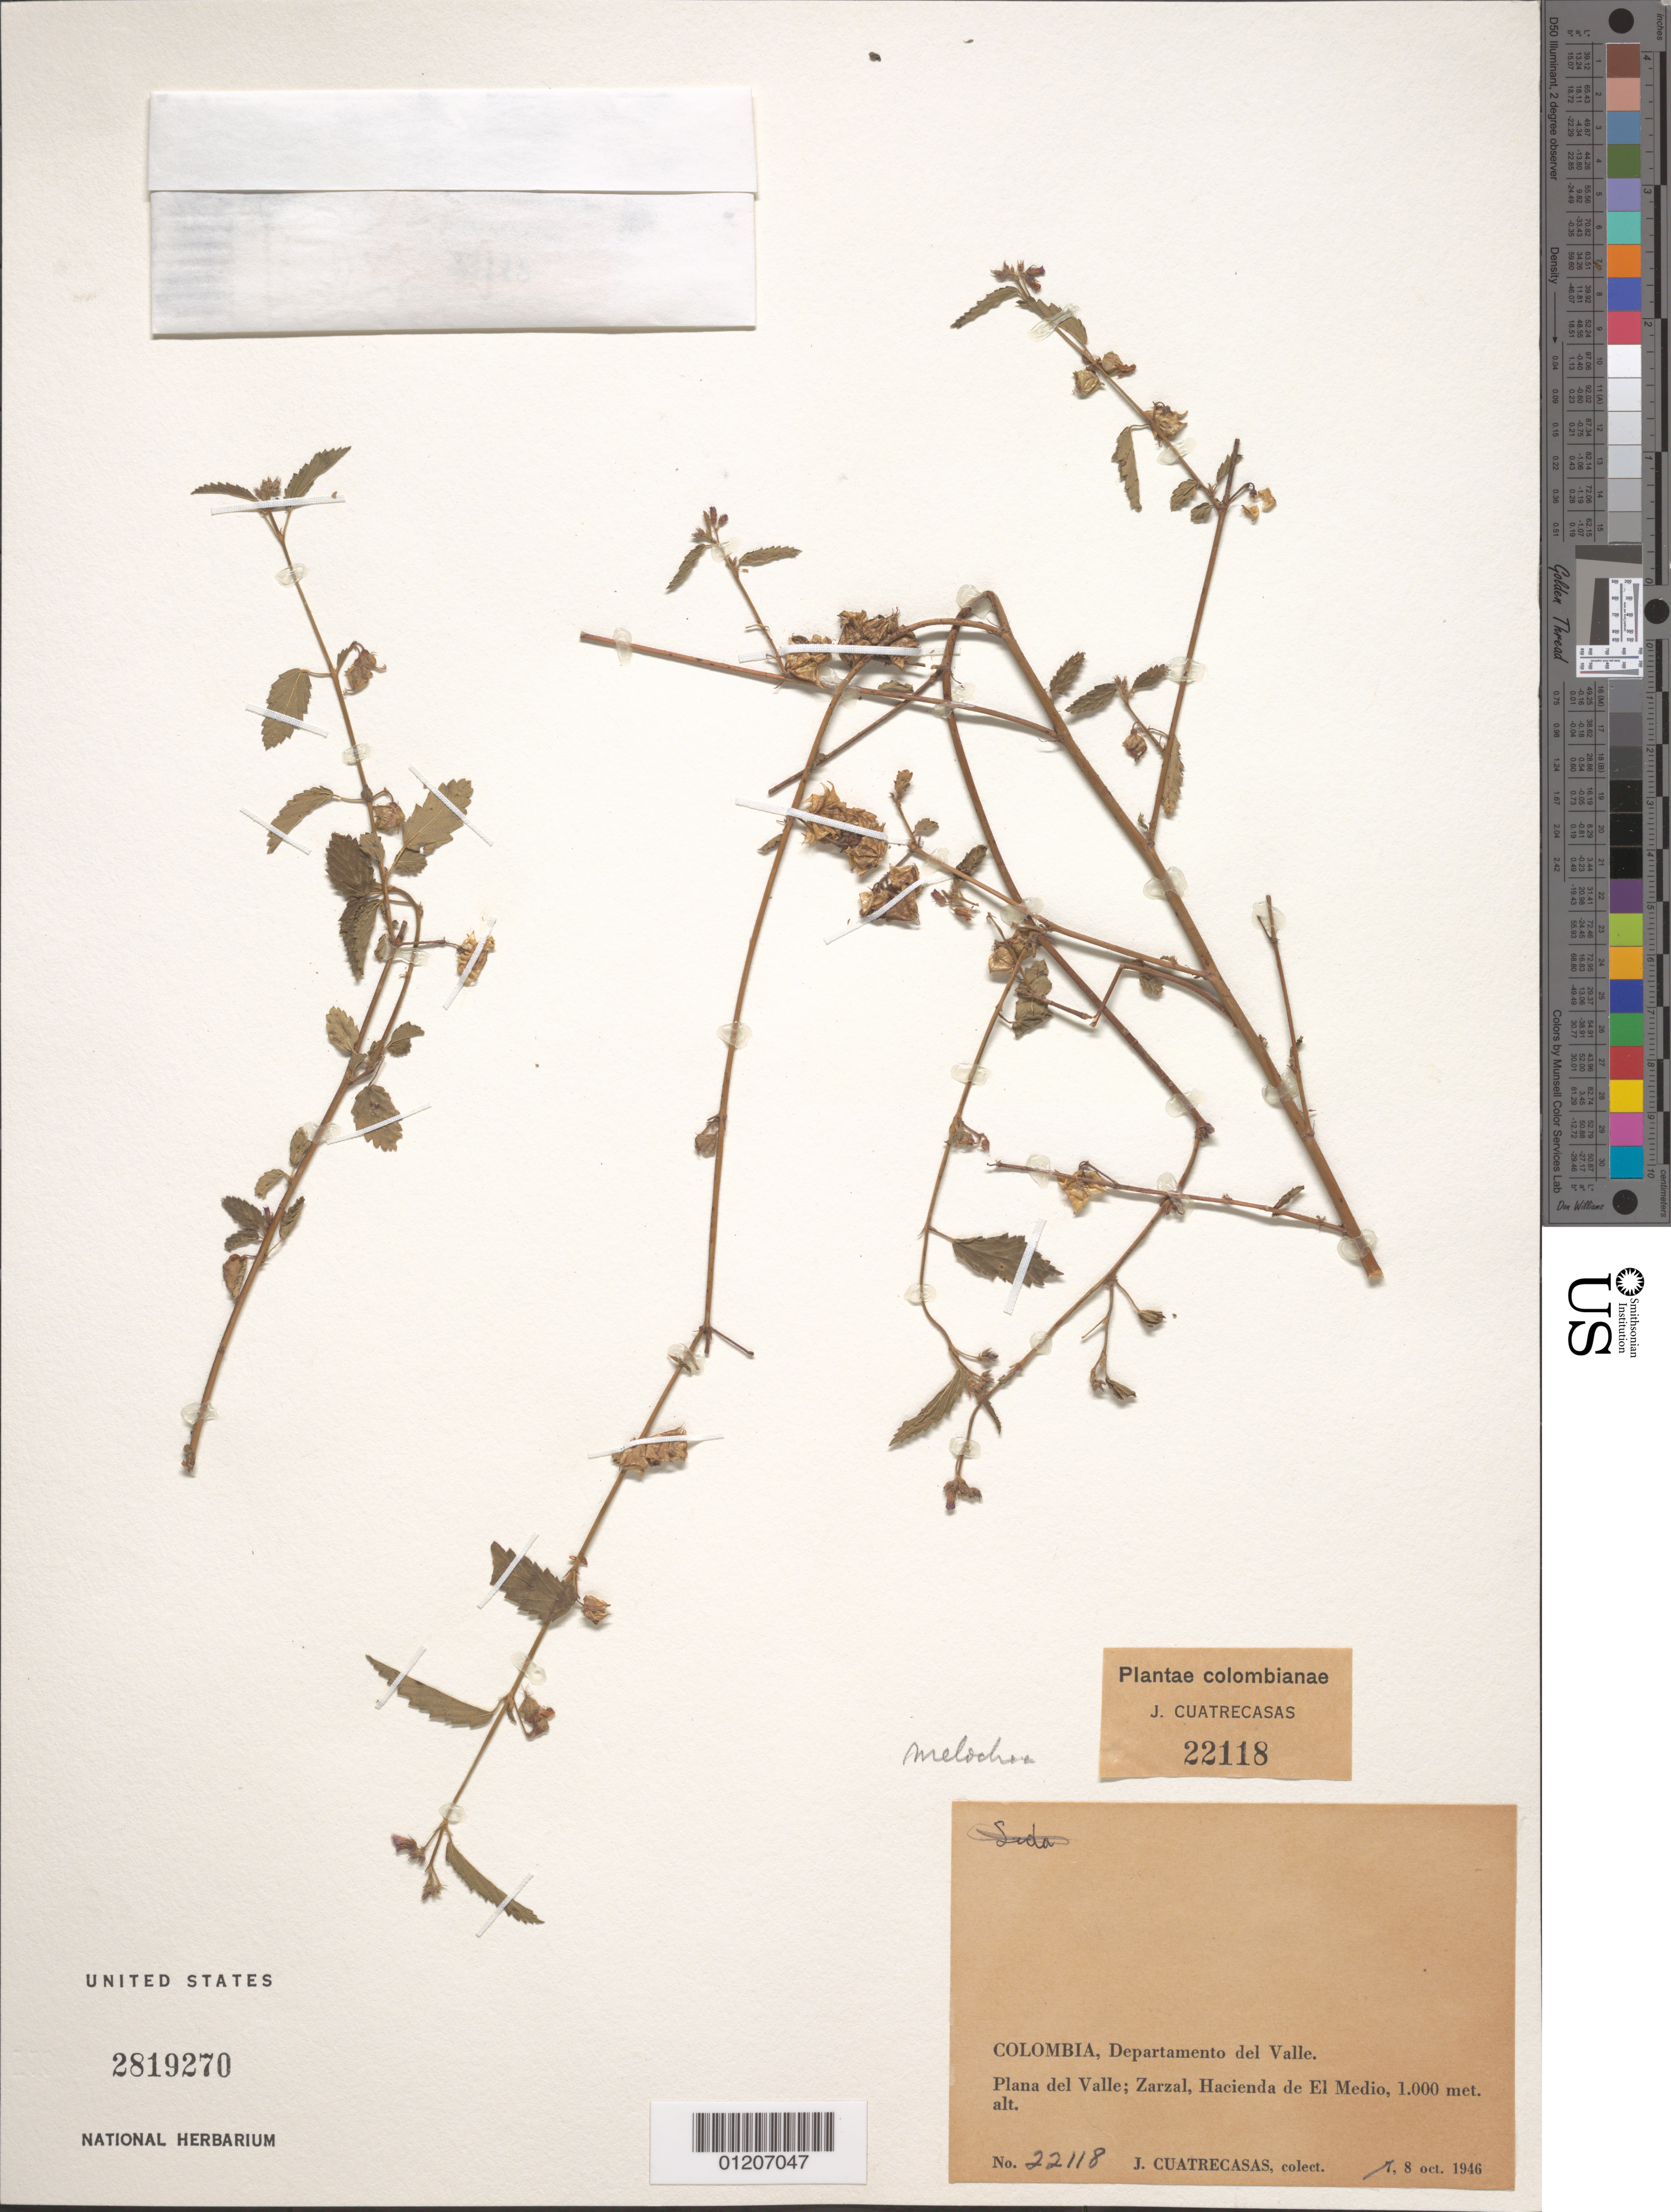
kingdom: Plantae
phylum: Tracheophyta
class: Magnoliopsida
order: Malvales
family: Malvaceae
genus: Melochia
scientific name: Melochia pyramidata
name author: L.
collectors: J. Cuatrecasas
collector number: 22118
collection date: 1946-10-08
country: Colombia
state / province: Valle del Cauca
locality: Departamento del Valle. Plana del Valle; Zarzal, Hacienda de El Medio.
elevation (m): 1000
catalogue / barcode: US 2819270